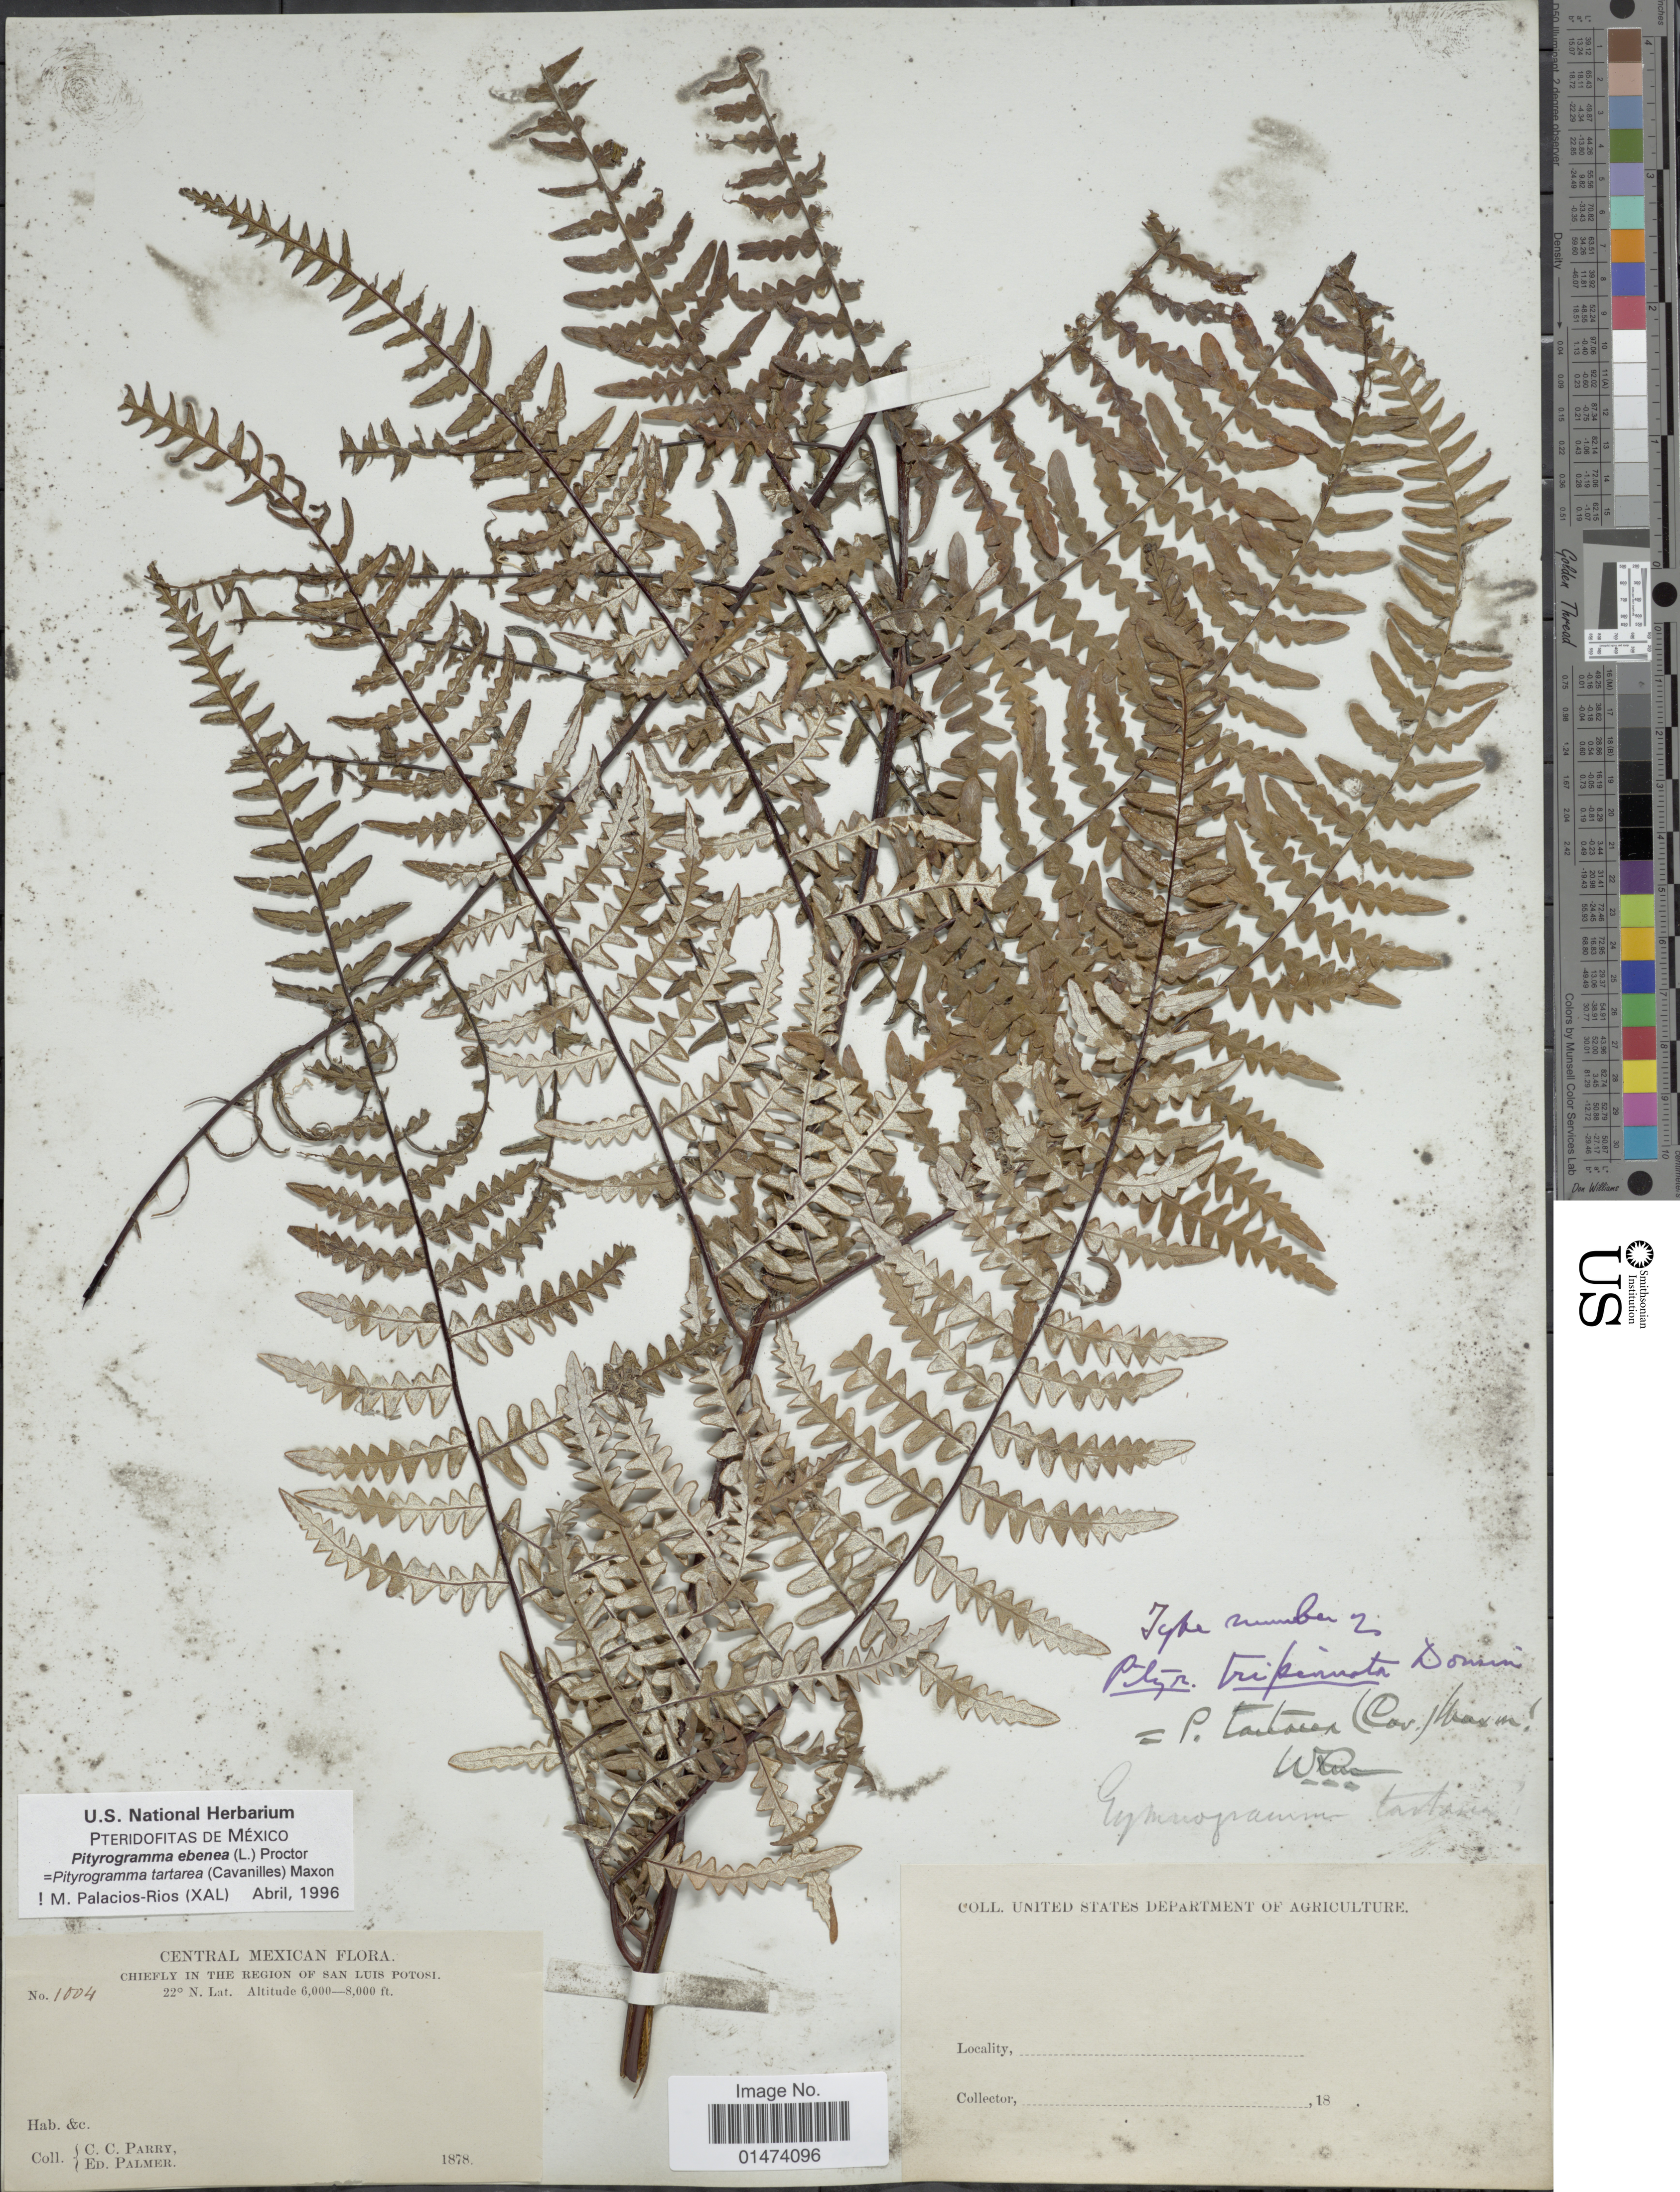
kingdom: Plantae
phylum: Tracheophyta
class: Polypodiopsida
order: Polypodiales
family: Pteridaceae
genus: Pityrogramma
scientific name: Pityrogramma tartarea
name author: (Cav.) Maxon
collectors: E. Palmer & C. C. Parry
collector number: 1004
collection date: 1878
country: Mexico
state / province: San Luis Potosí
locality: Central Mexican Flora, Chiefly in the region of San Luis Potosi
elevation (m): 1829